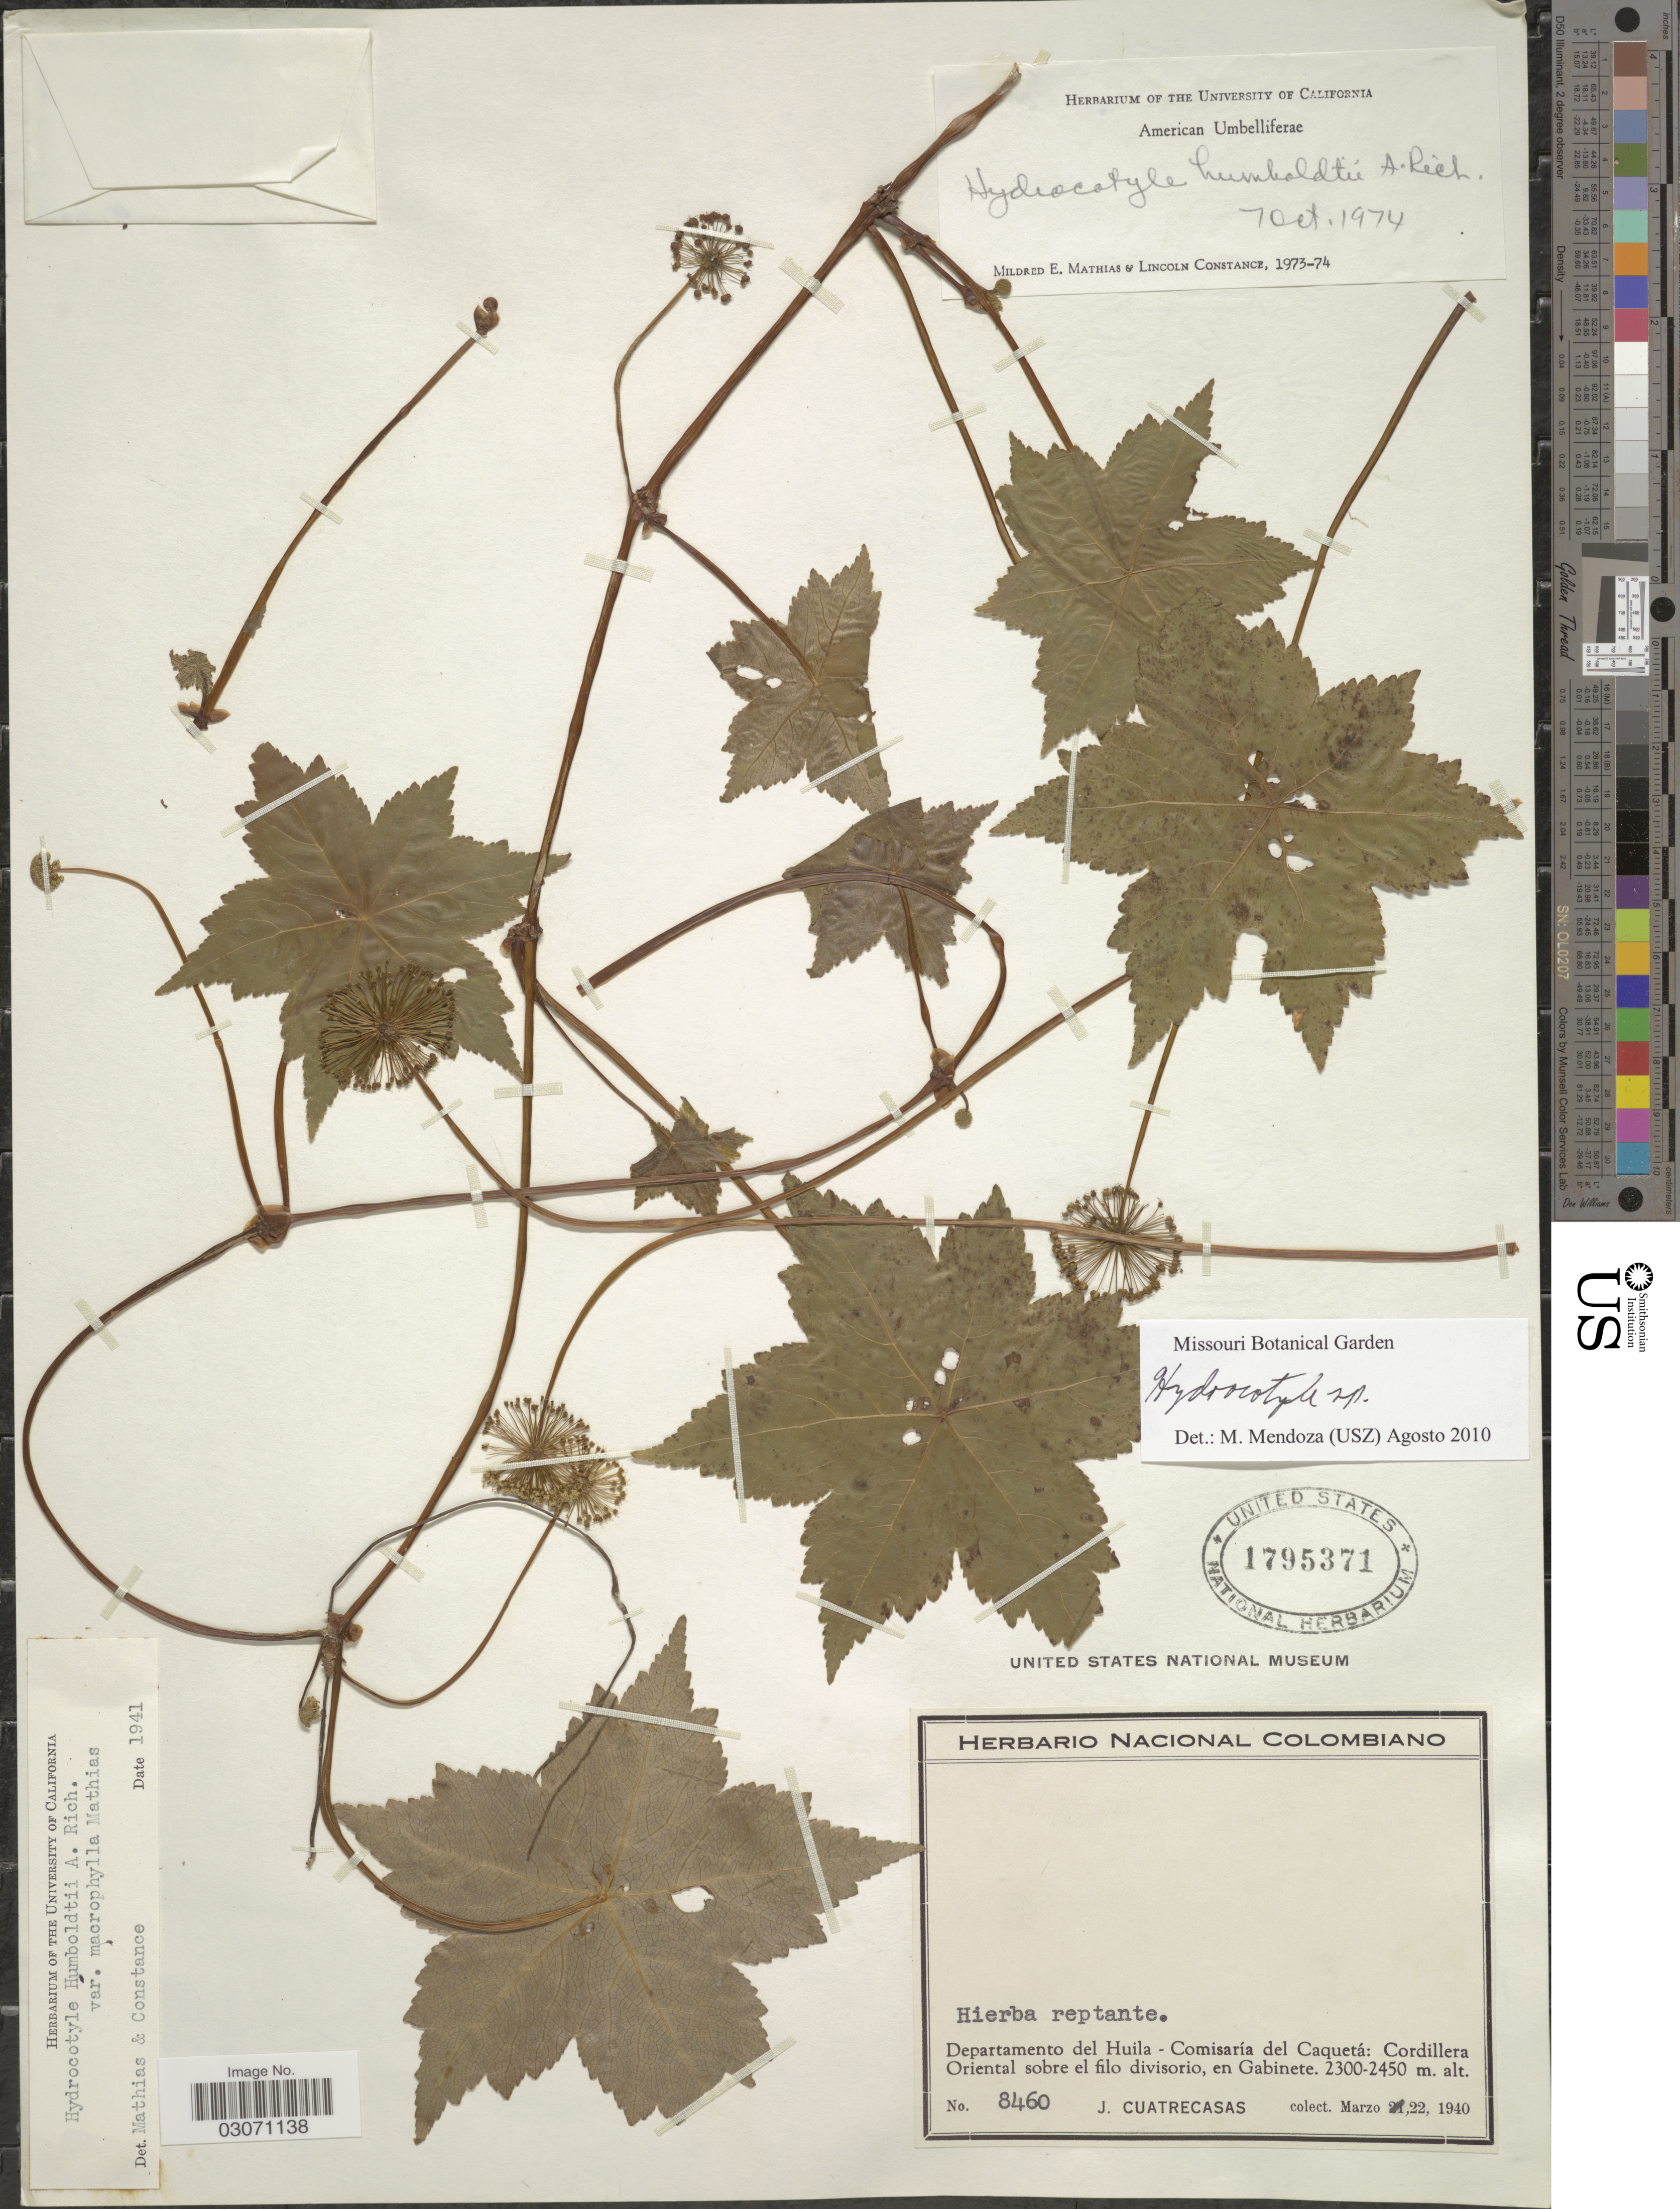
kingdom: Plantae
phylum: Tracheophyta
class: Magnoliopsida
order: Apiales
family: Araliaceae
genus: Hydrocotyle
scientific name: Hydrocotyle lehmannii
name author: Mathias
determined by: Mendoza, M.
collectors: J. Cuatrecasas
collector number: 8460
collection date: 1944-03-22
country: Colombia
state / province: Huila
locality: Departamento del Huila - Comisaria del Caquetá: Cordillera Oriental sobre el filo divisorio, en Gabinete.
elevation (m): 2300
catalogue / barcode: US 1795371